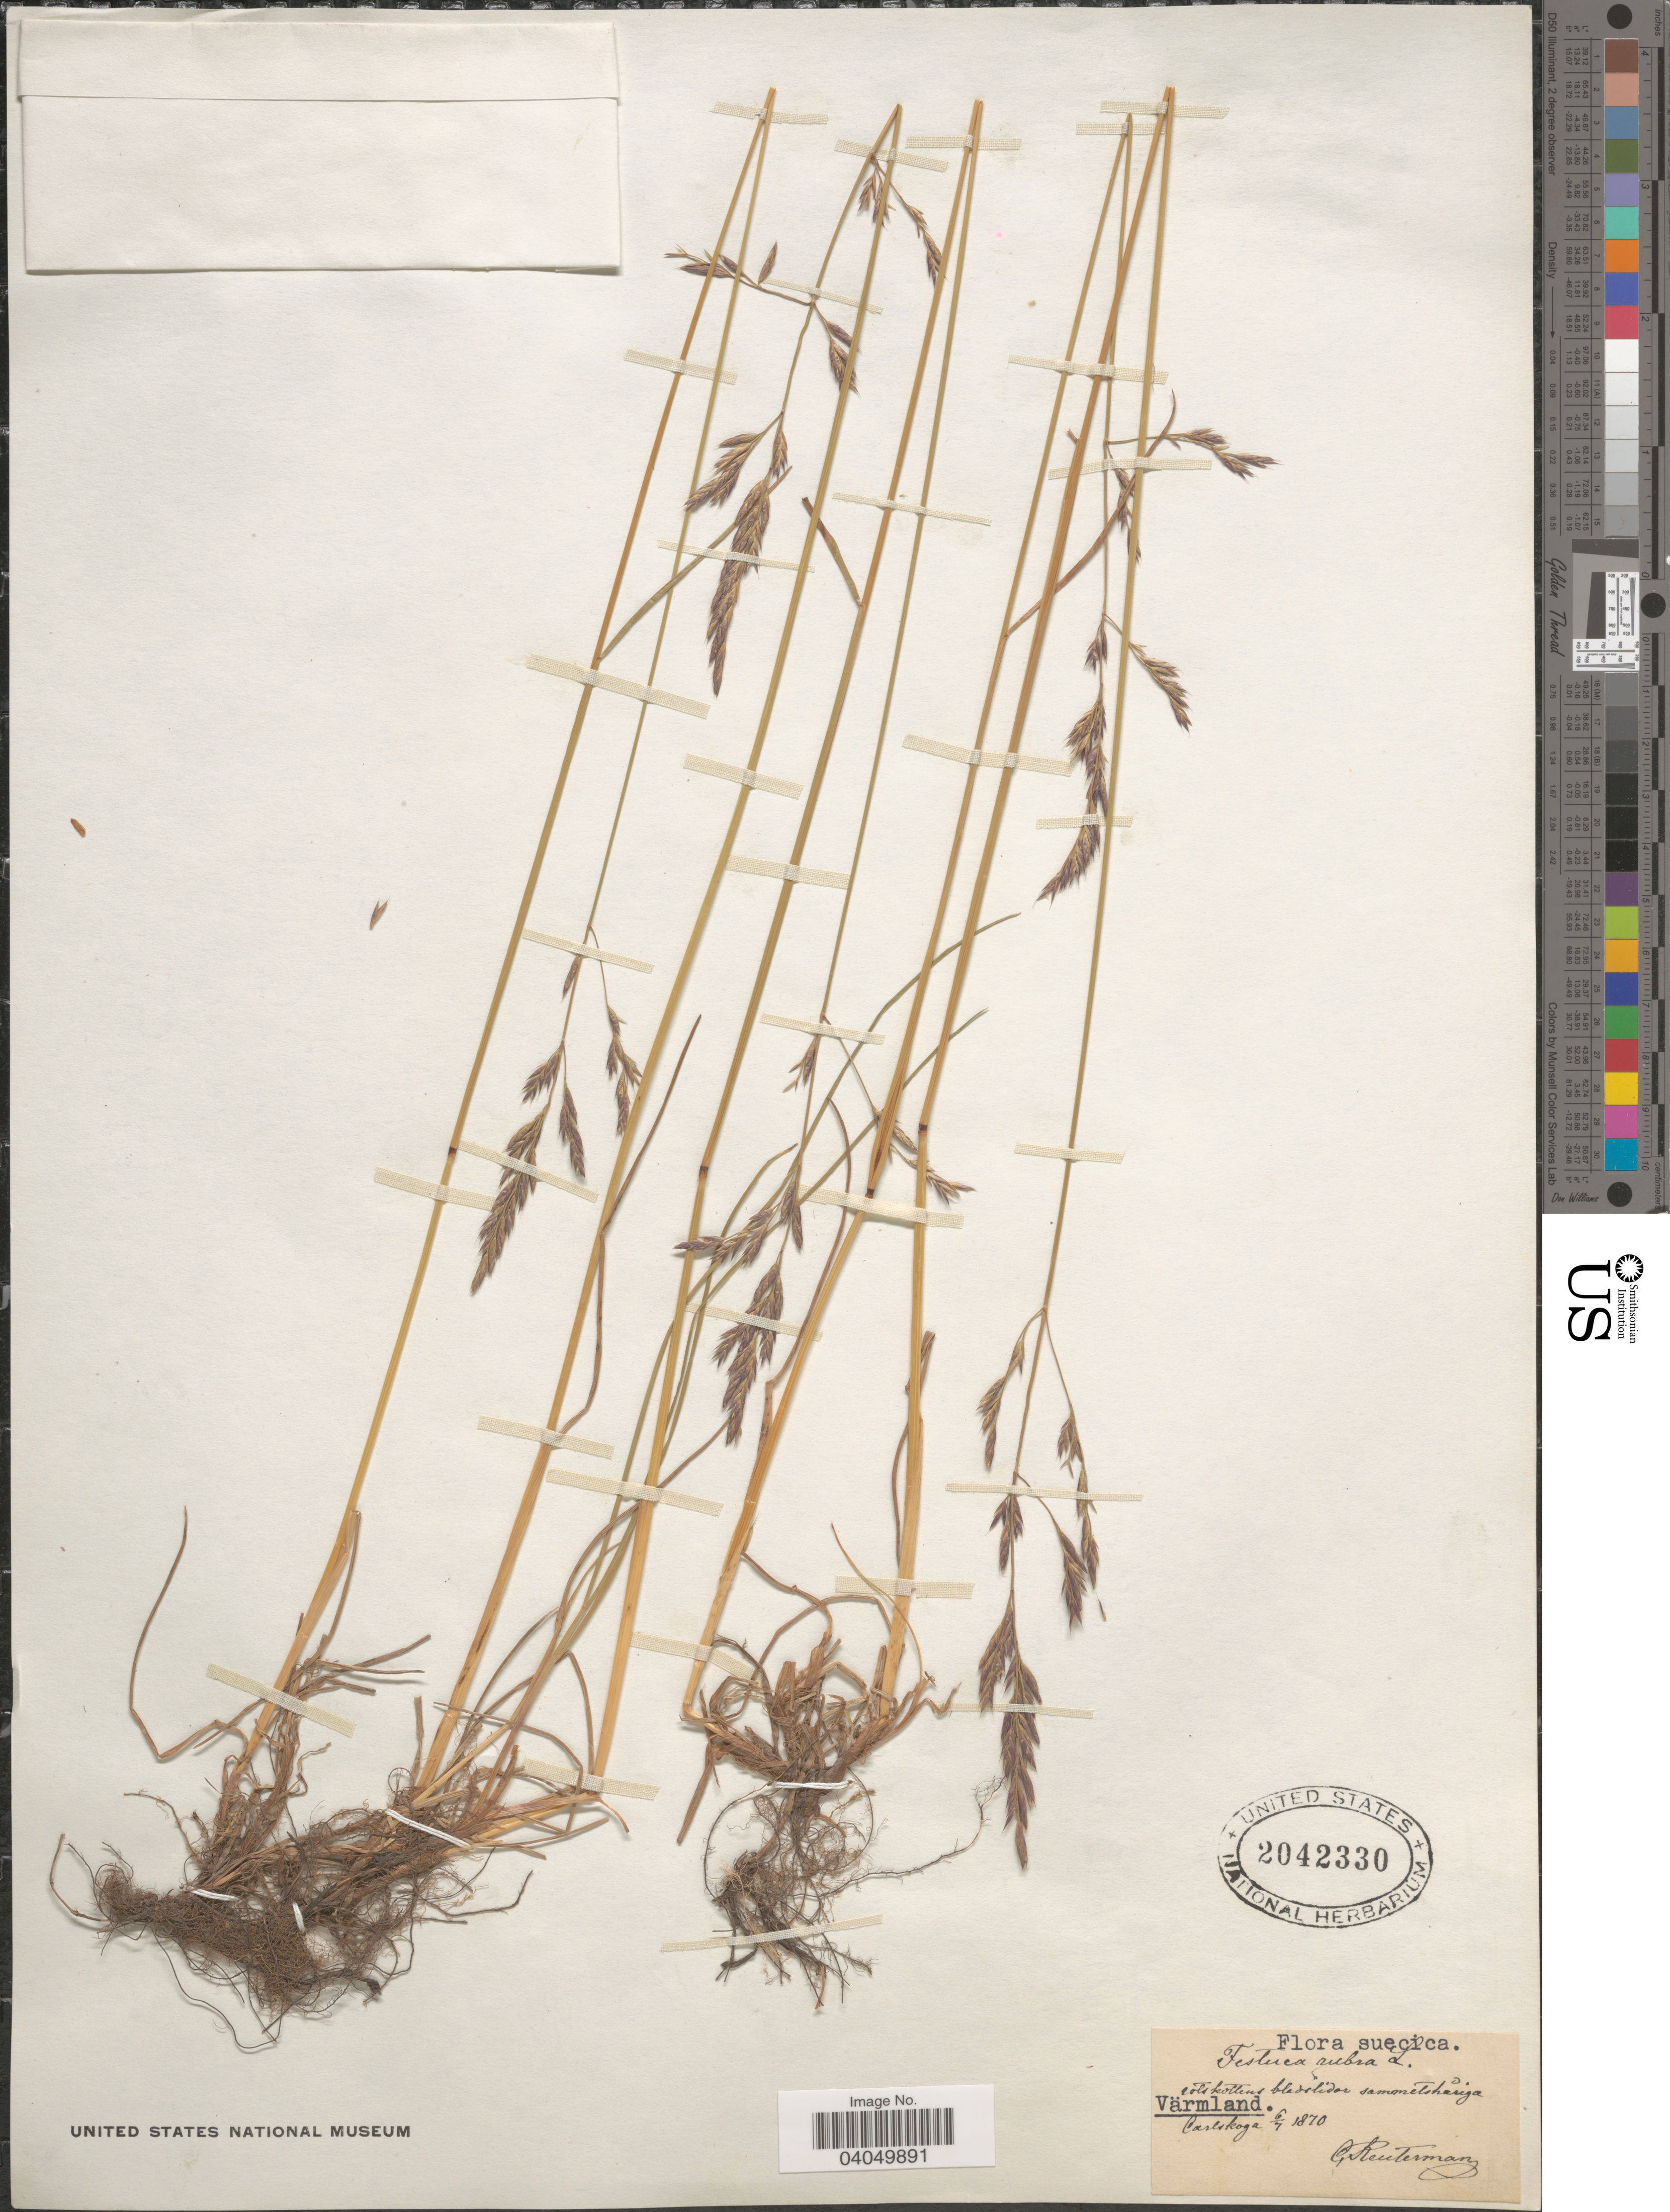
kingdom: Plantae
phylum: Tracheophyta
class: Liliopsida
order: Poales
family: Poaceae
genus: Festuca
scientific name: Festuca rubra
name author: L.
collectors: G. Reuterman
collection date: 1870-07-06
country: Sweden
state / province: Varmland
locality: Suecica. Värmland. Carlskoga.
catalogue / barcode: US 2042330